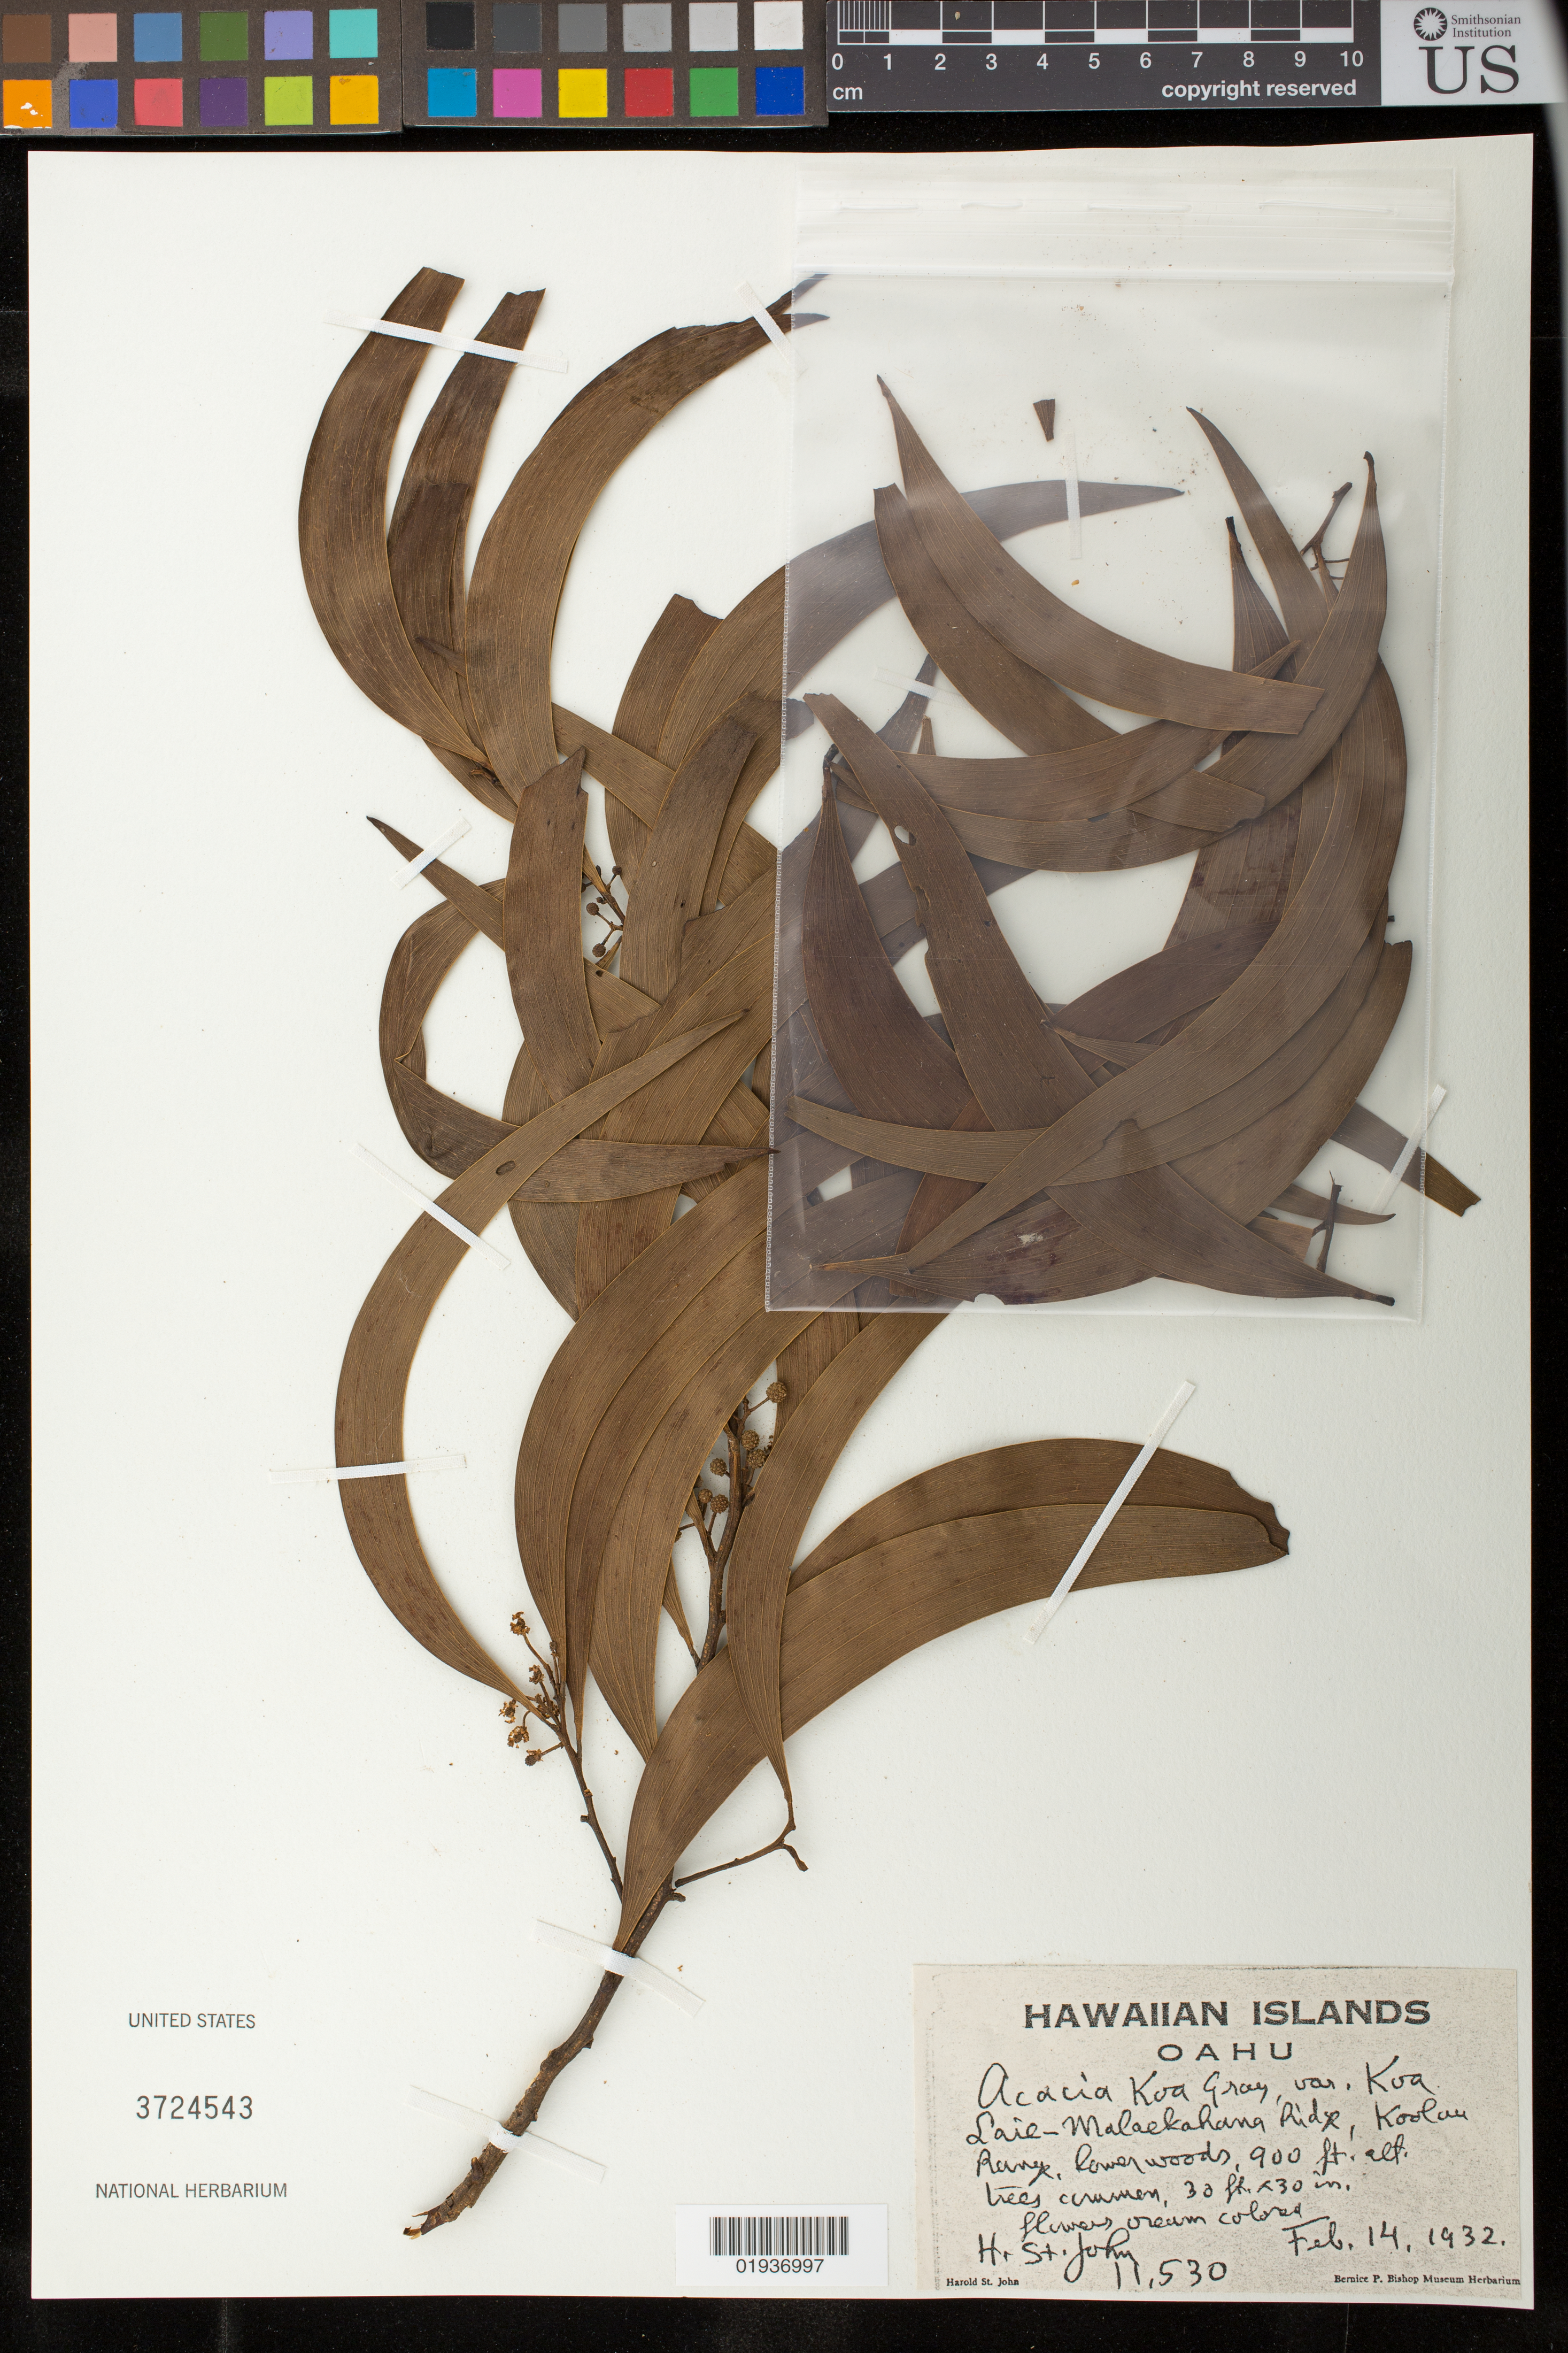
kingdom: Plantae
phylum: Tracheophyta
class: Magnoliopsida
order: Fabales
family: Fabaceae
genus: Acacia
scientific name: Acacia koa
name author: A. Gray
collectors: H. St. John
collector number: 11530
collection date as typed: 14 Feb 1932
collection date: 1932-02-14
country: United States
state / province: Hawaii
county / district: Honolulu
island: Oahu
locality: Laie-Malaekahana Ridge, Koolau Mts., lower woods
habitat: Woods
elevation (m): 274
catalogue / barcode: US 3724543